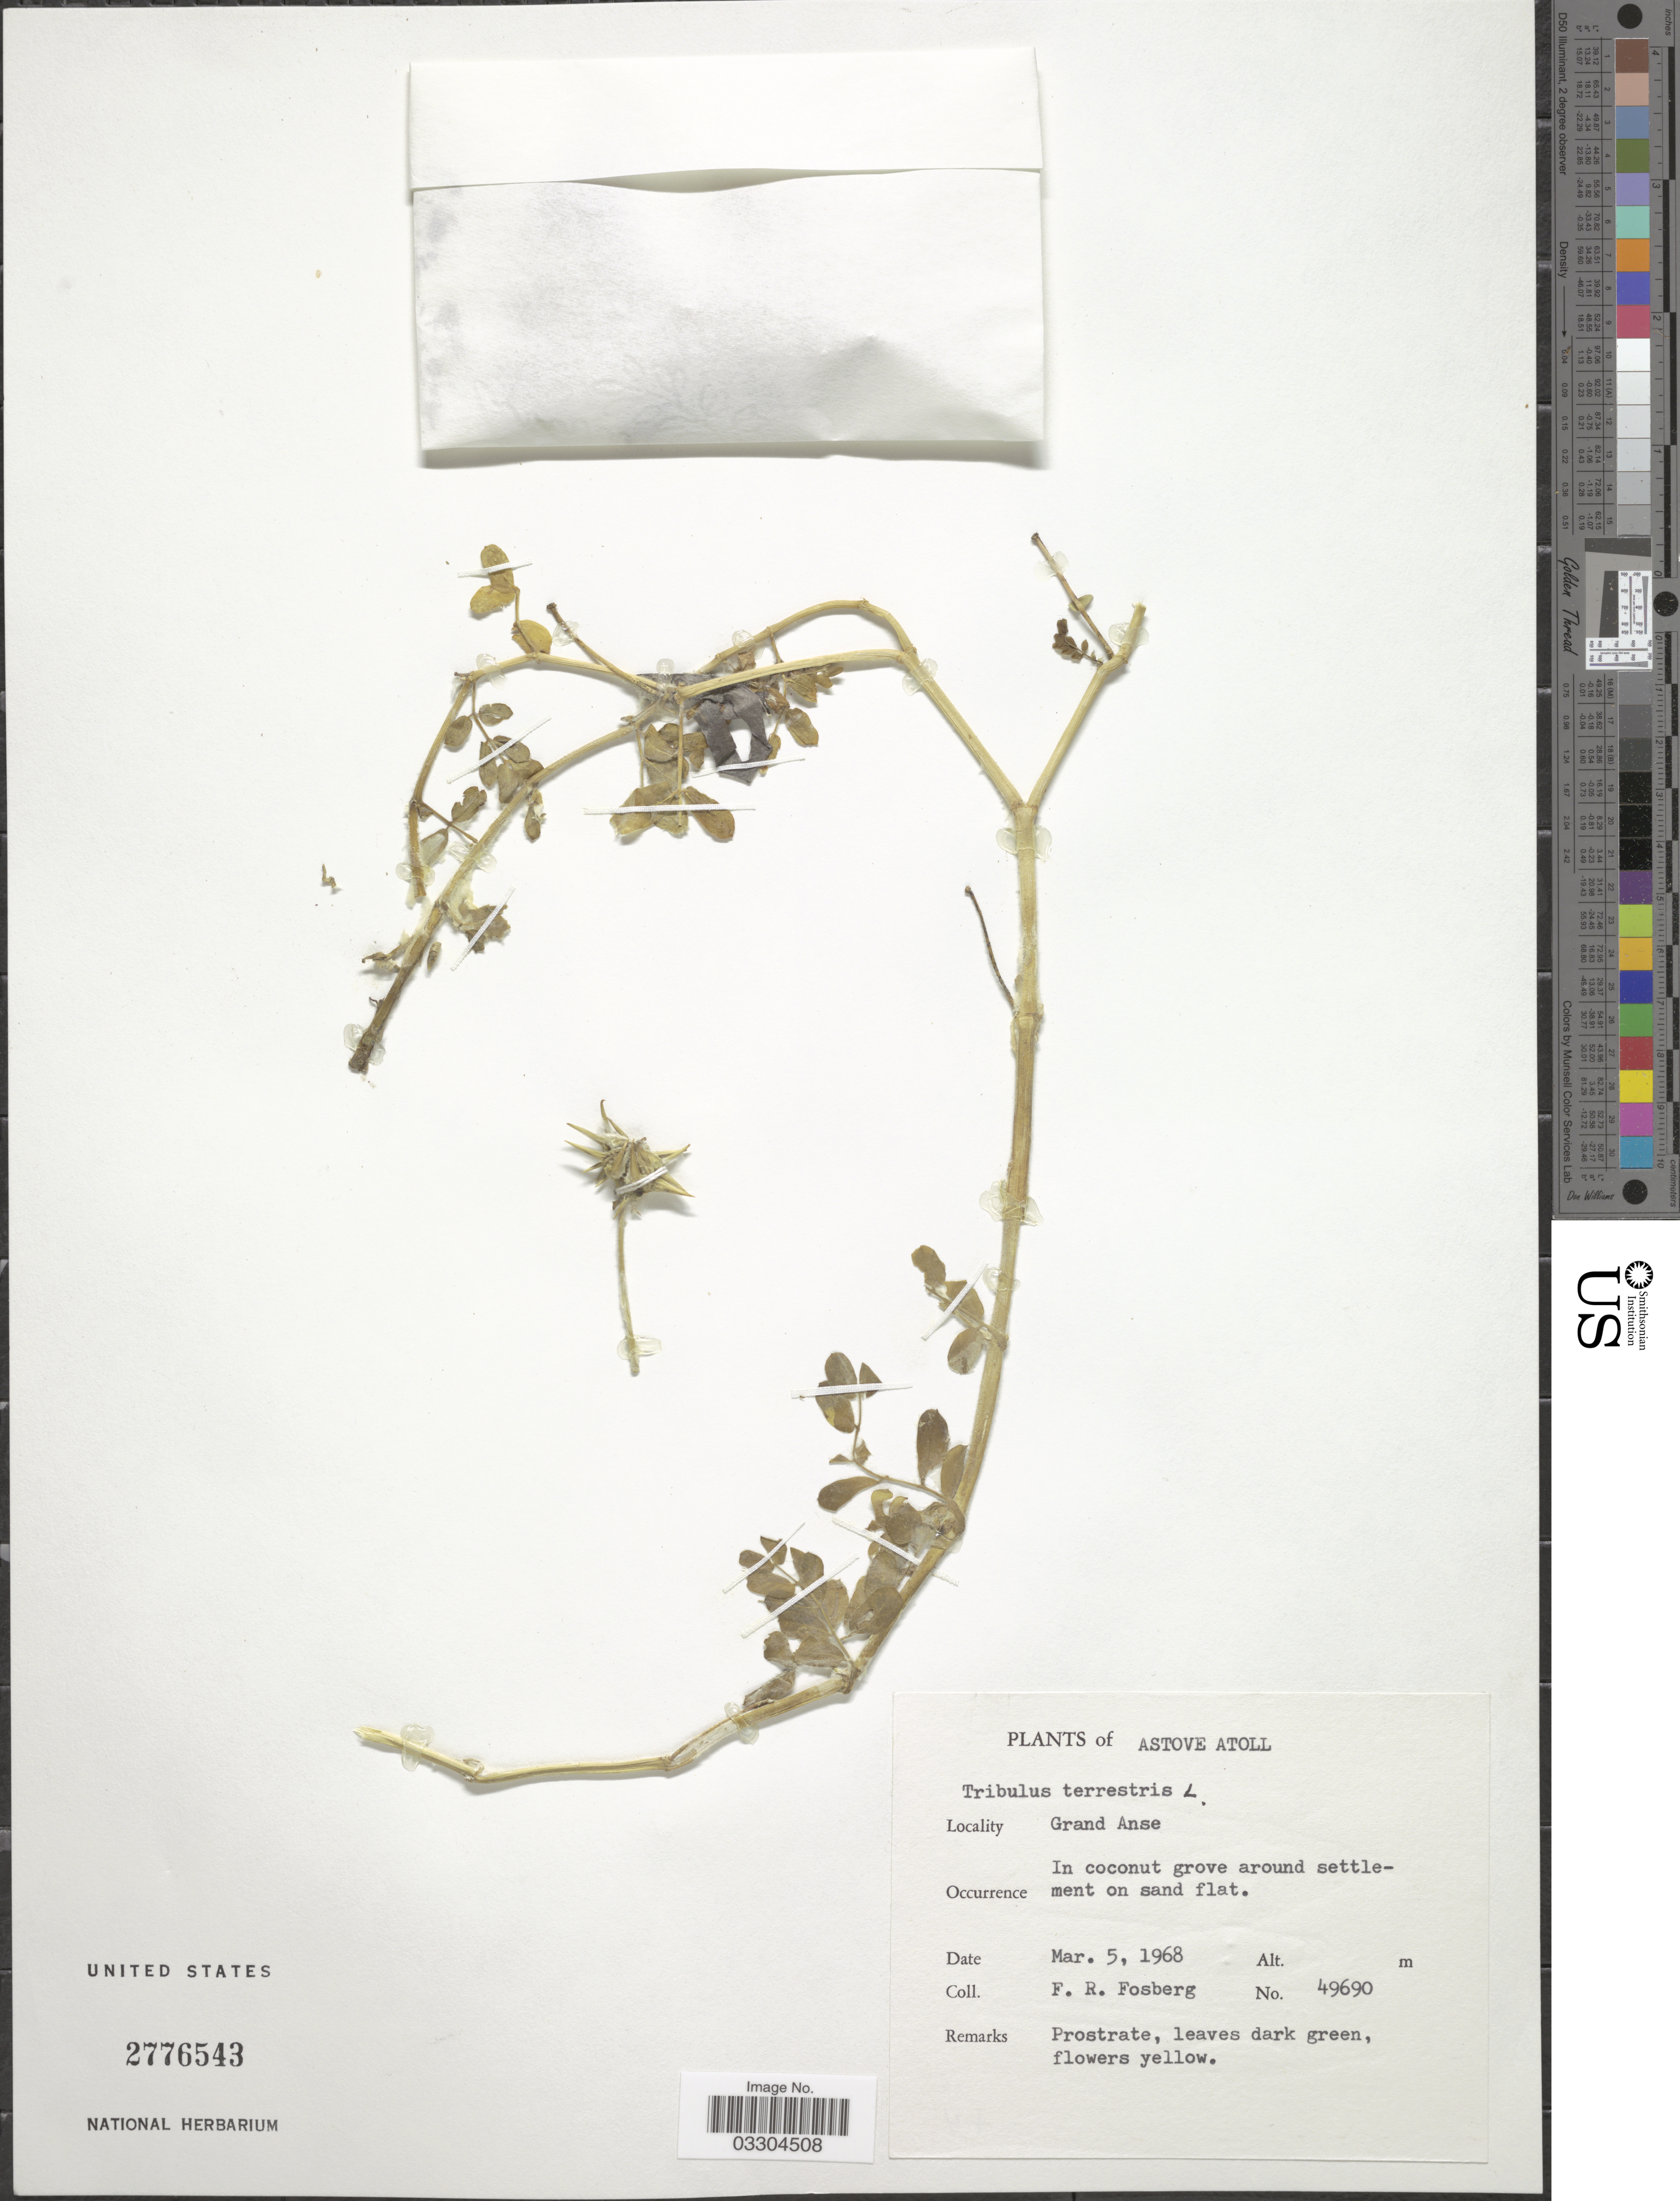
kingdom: Plantae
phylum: Tracheophyta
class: Magnoliopsida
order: Zygophyllales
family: Zygophyllaceae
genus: Tribulus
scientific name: Tribulus terrestris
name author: L.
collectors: F. R. Fosberg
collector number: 49690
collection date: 1968-03-05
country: Seychelles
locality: Astove Atoll. Grand Anse. In coconut grove.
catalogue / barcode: US 2776543